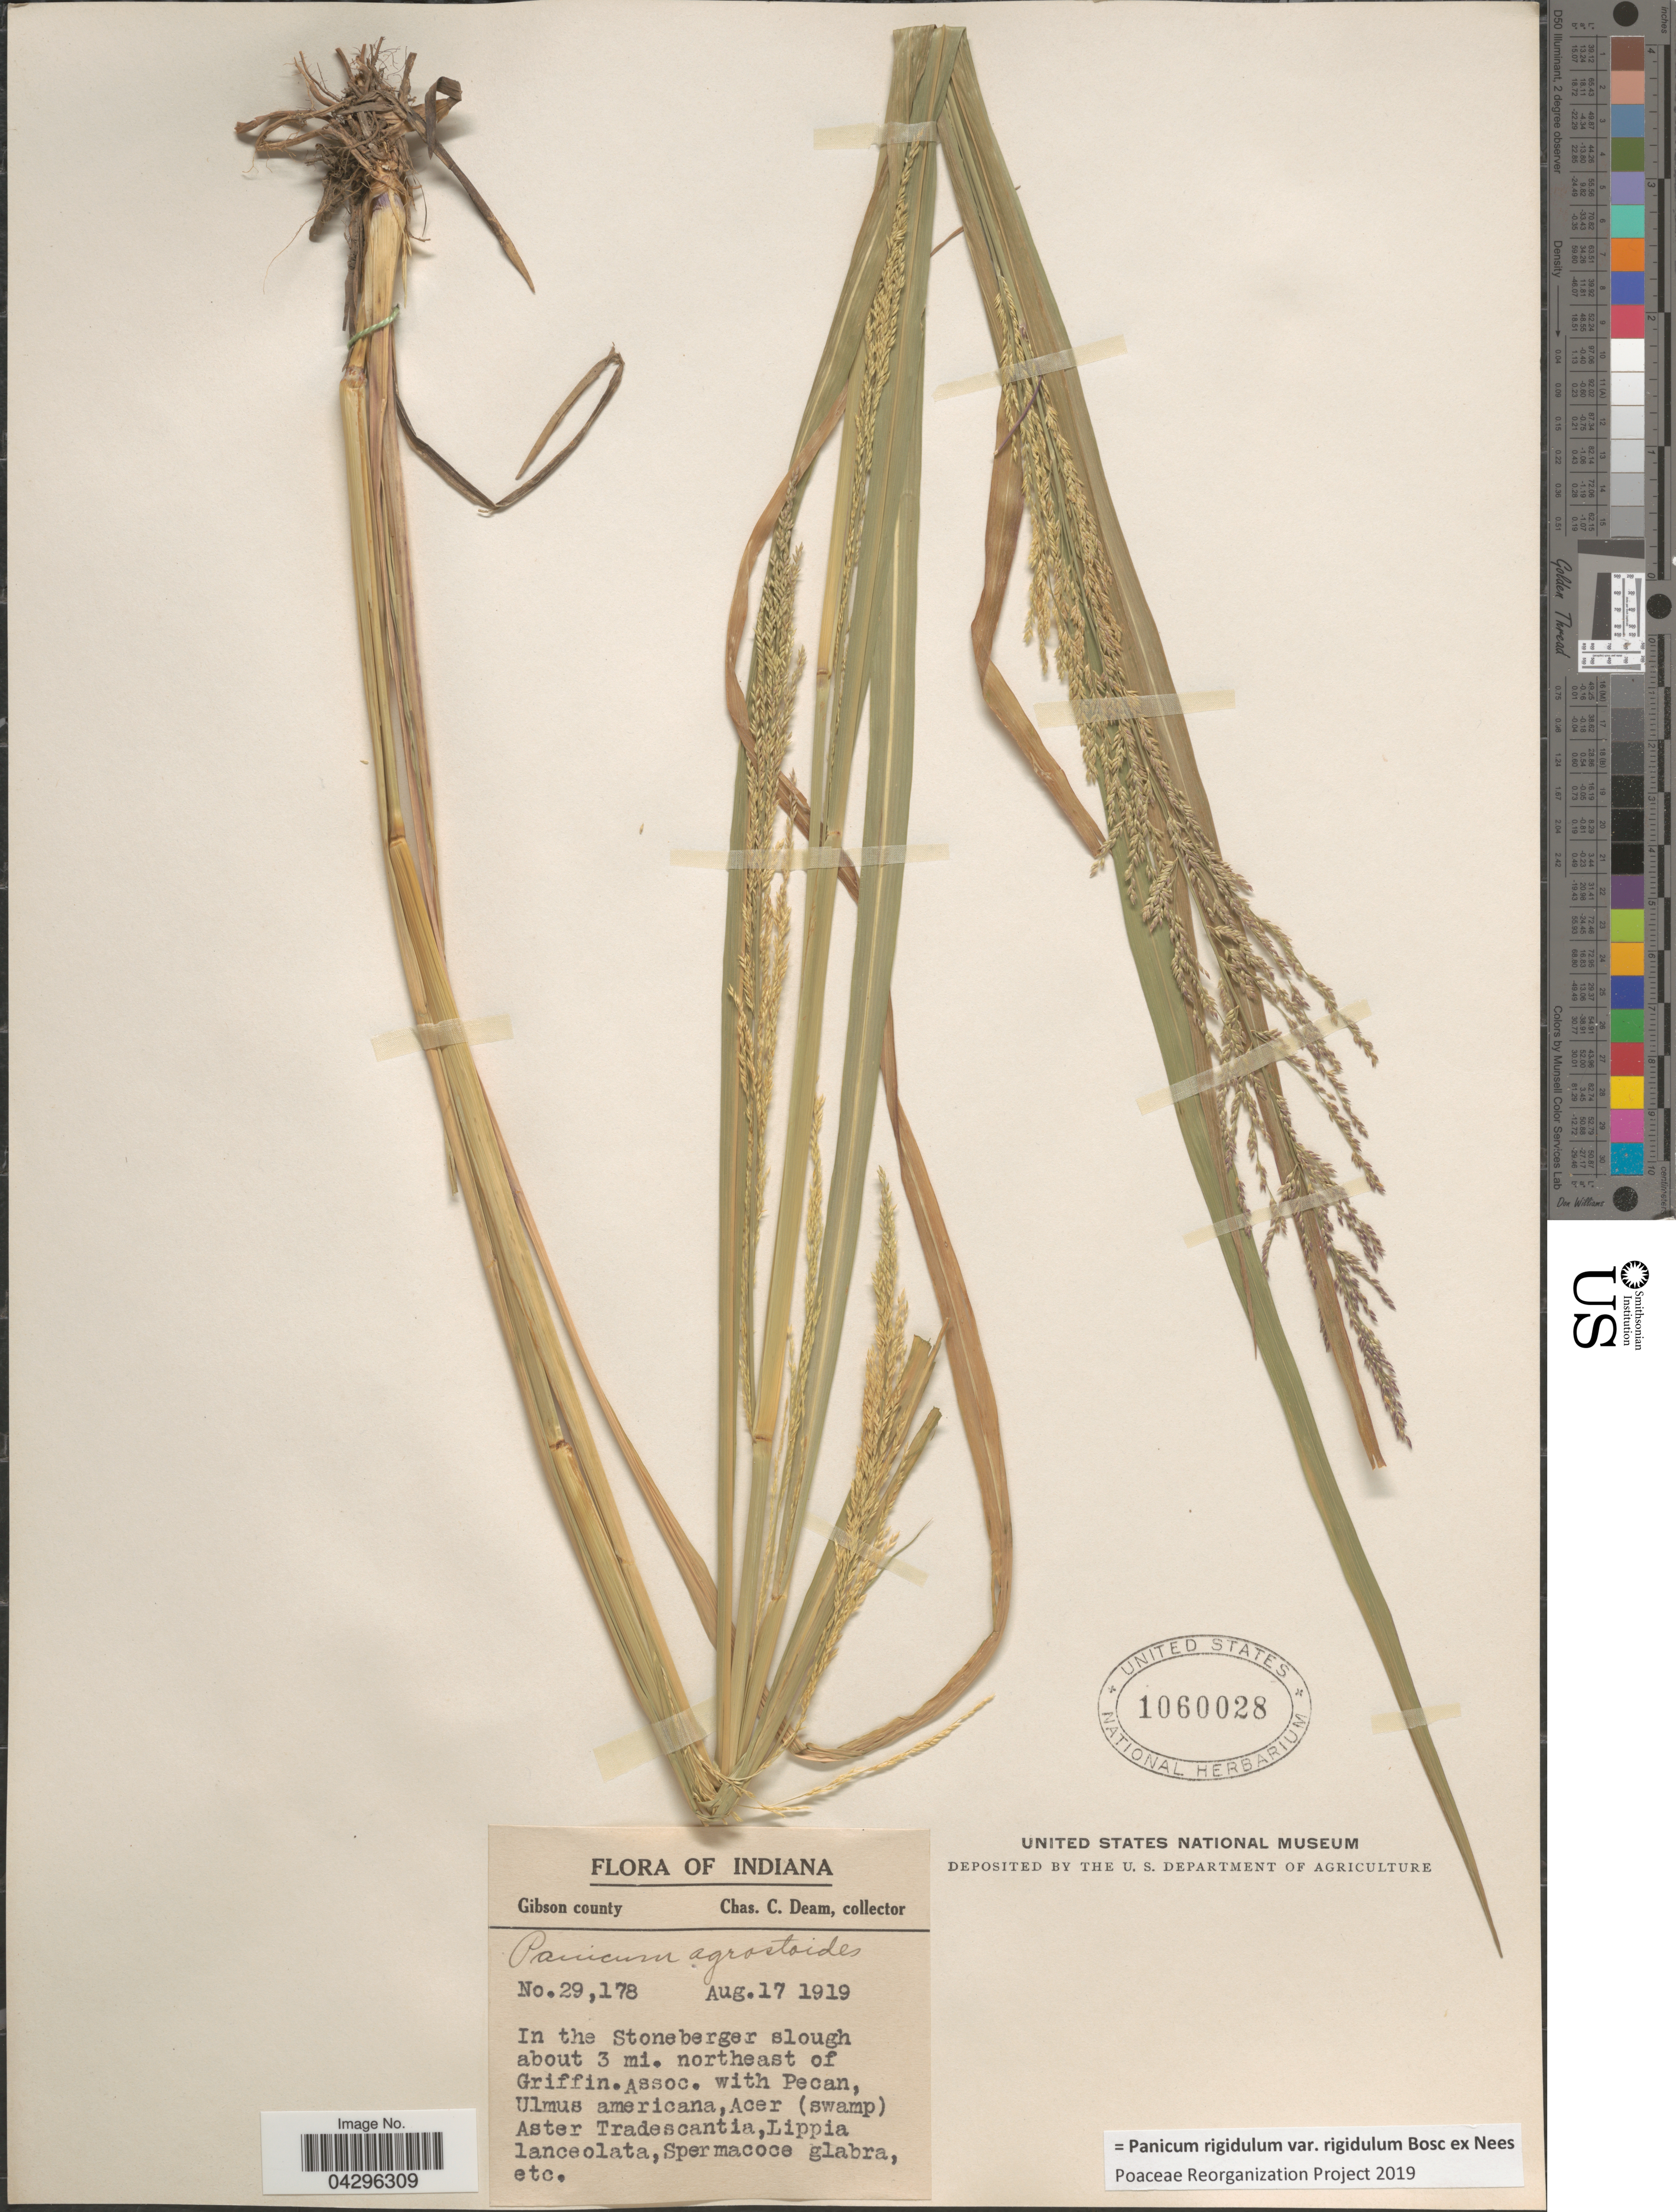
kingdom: Plantae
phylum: Tracheophyta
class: Liliopsida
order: Poales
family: Poaceae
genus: Panicum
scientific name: Panicum rigidulum var. rigidulum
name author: Bosc ex Nees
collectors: C. C. Deam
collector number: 29178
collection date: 1919-08-17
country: United States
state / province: Indiana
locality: Gibson county. In the Stoneberger slough about 3 mi. northeast of Griffin.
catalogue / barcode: US 1060028